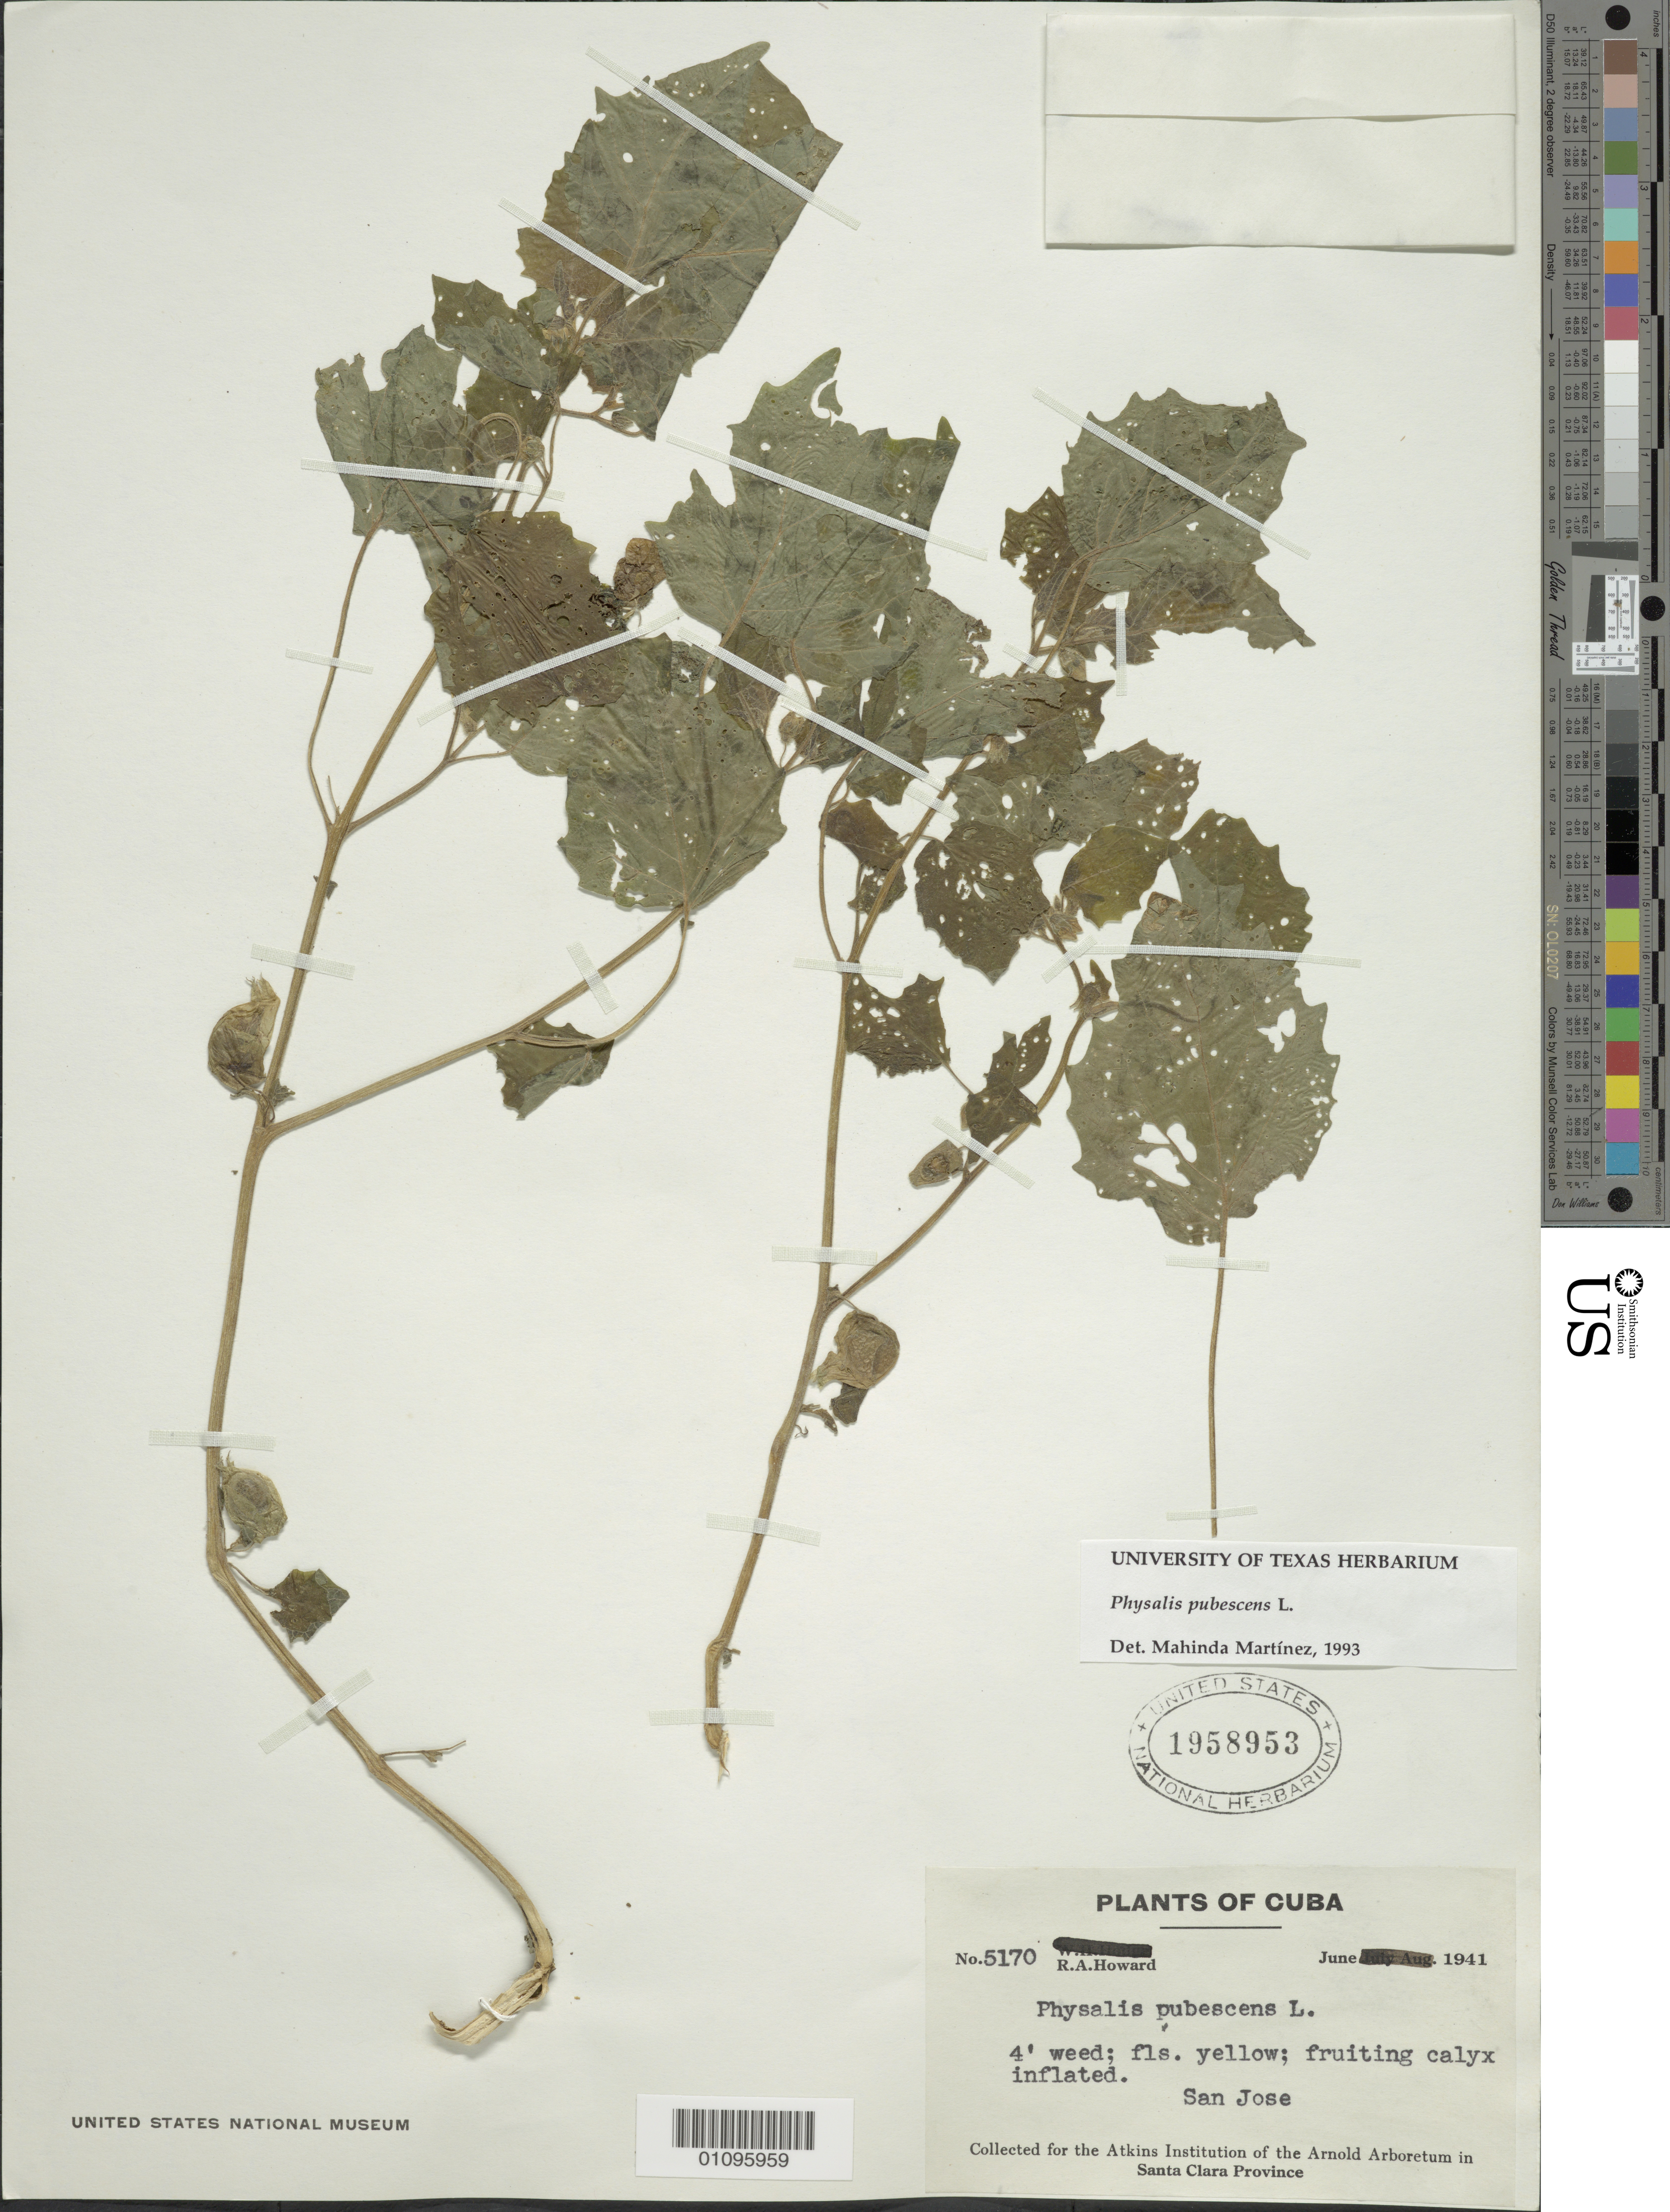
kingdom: Plantae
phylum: Tracheophyta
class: Magnoliopsida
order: Solanales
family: Solanaceae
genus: Physalis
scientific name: Physalis pubescens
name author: L.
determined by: Martinez, M.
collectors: R. A. Howard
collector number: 5170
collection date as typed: Jun 1941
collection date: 1941-06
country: Cuba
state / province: Santa Clara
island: Cuba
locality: San Jose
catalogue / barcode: US 1958953